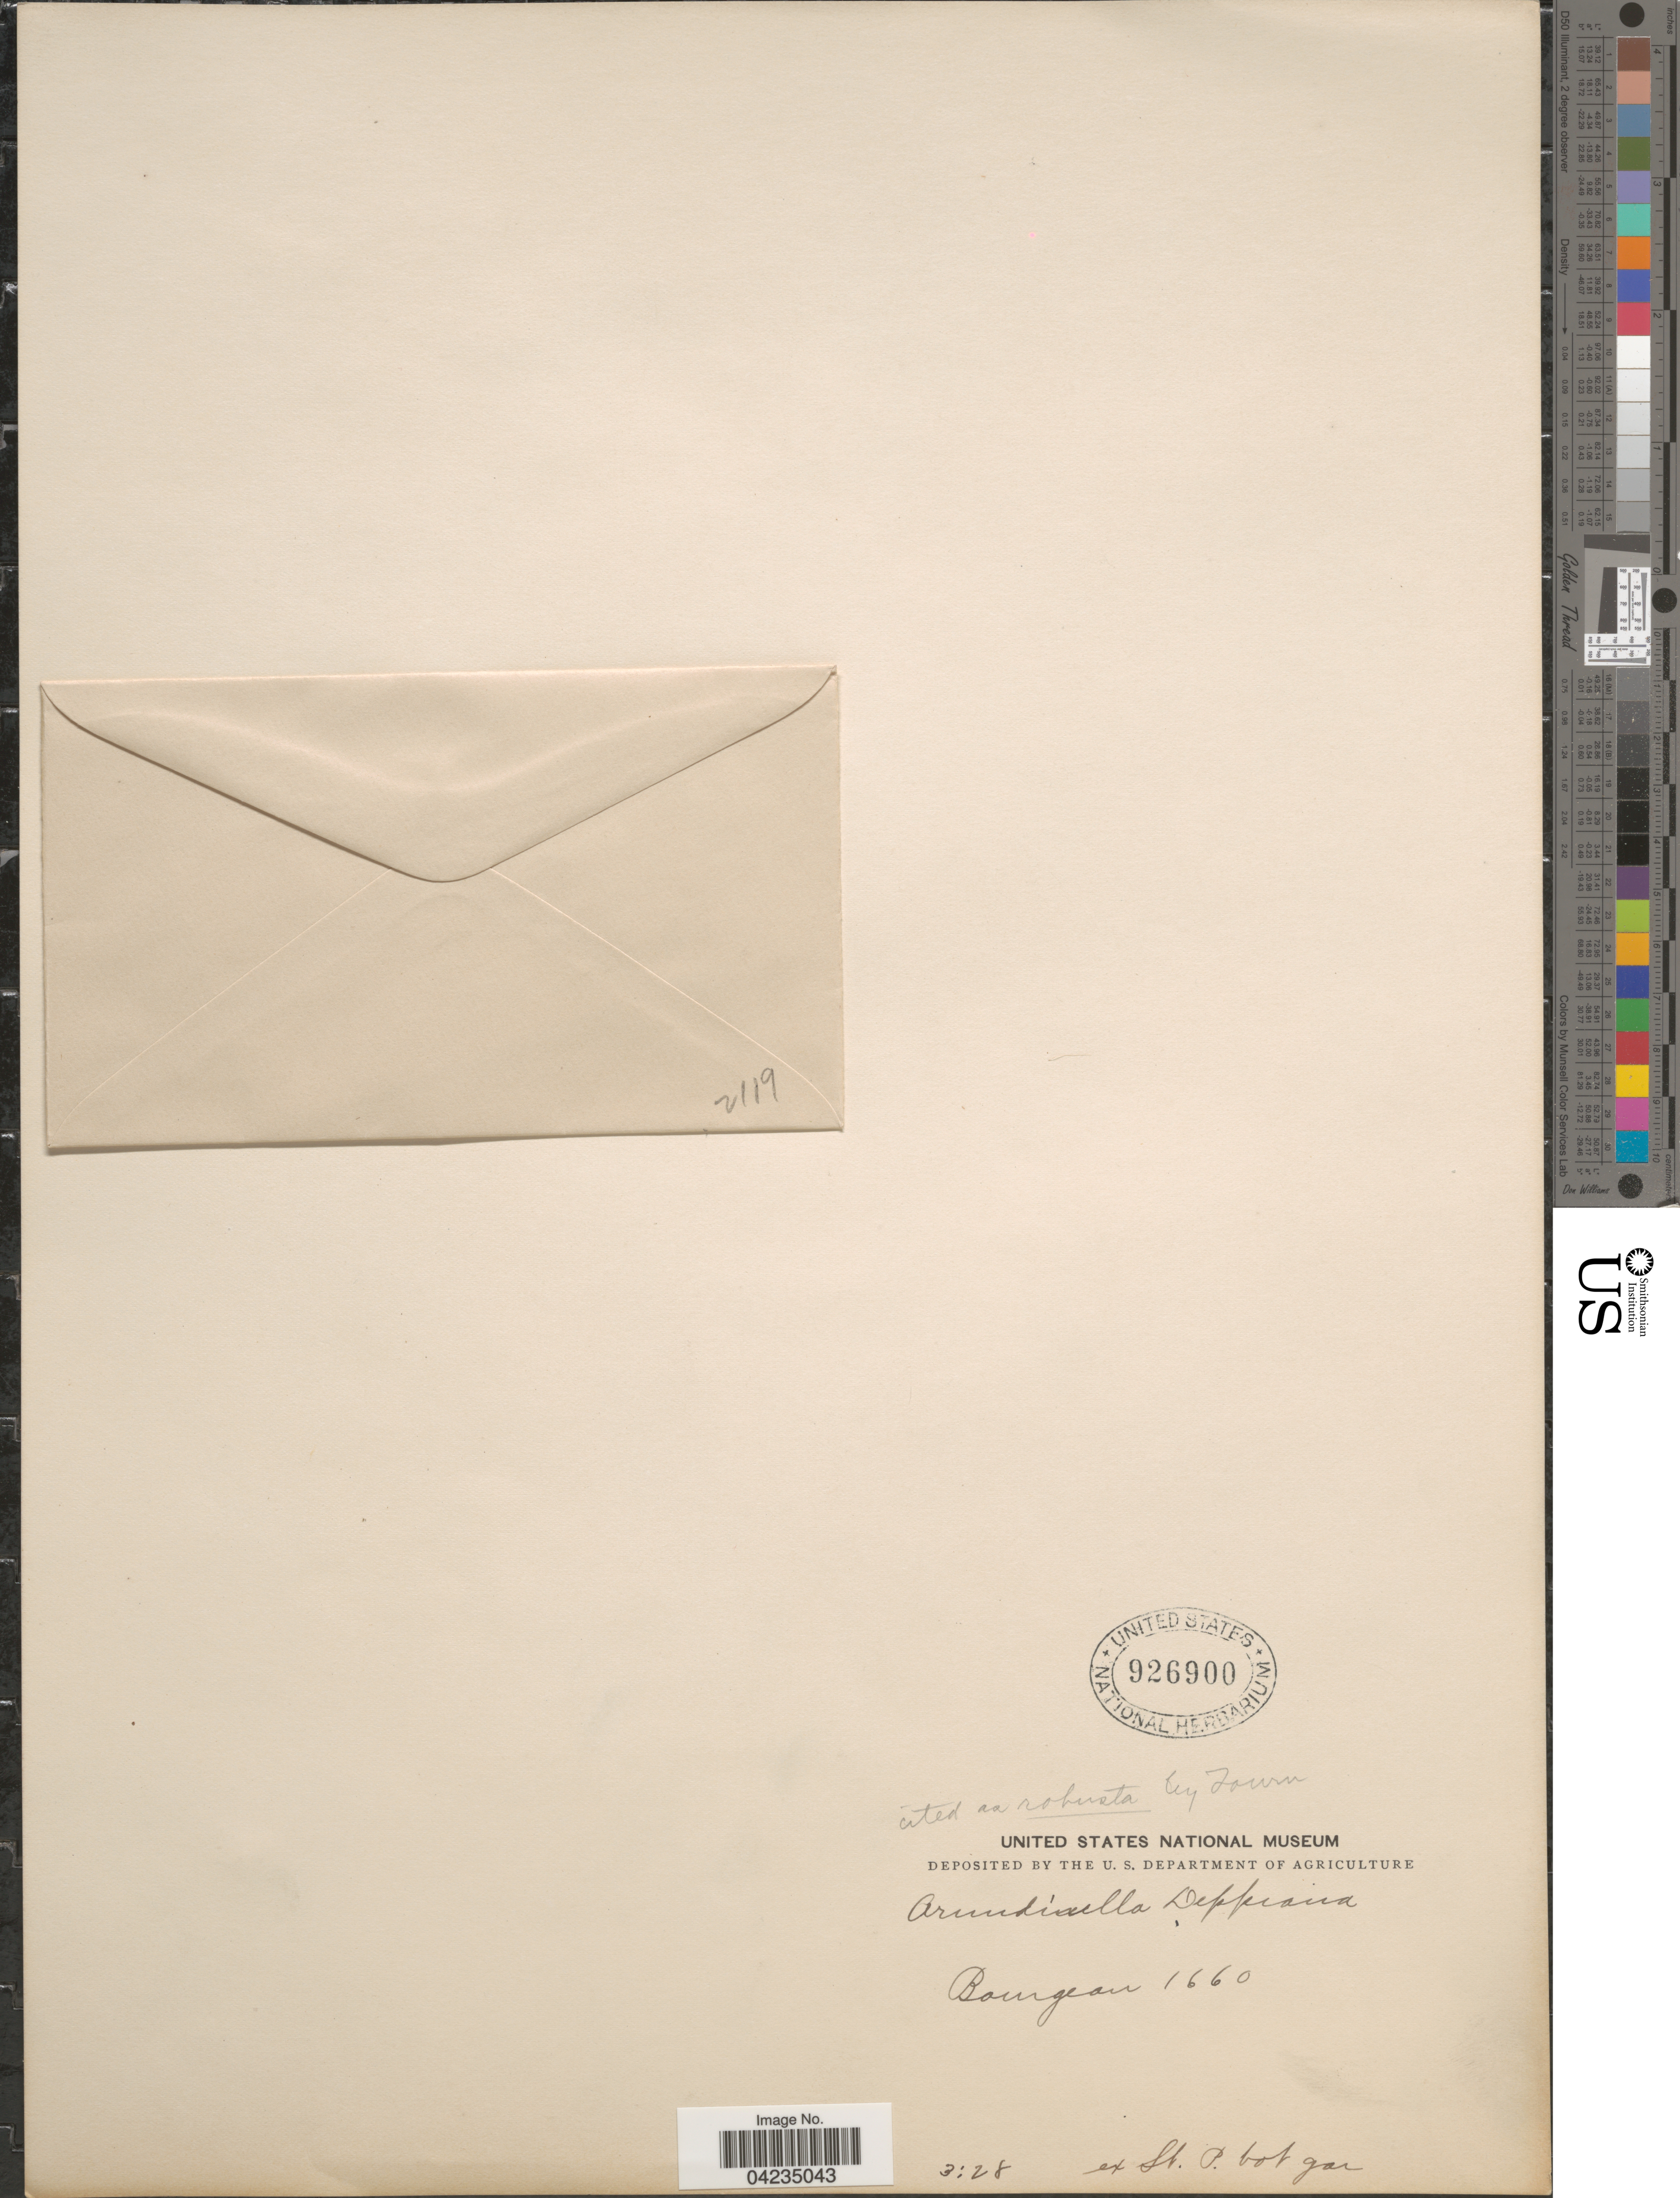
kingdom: Plantae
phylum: Tracheophyta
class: Liliopsida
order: Poales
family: Poaceae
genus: Arundinella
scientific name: Arundinella berteroniana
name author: (Schult.) Hitchc. & Chase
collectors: -. Bourgeau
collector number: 1660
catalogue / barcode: US 926900